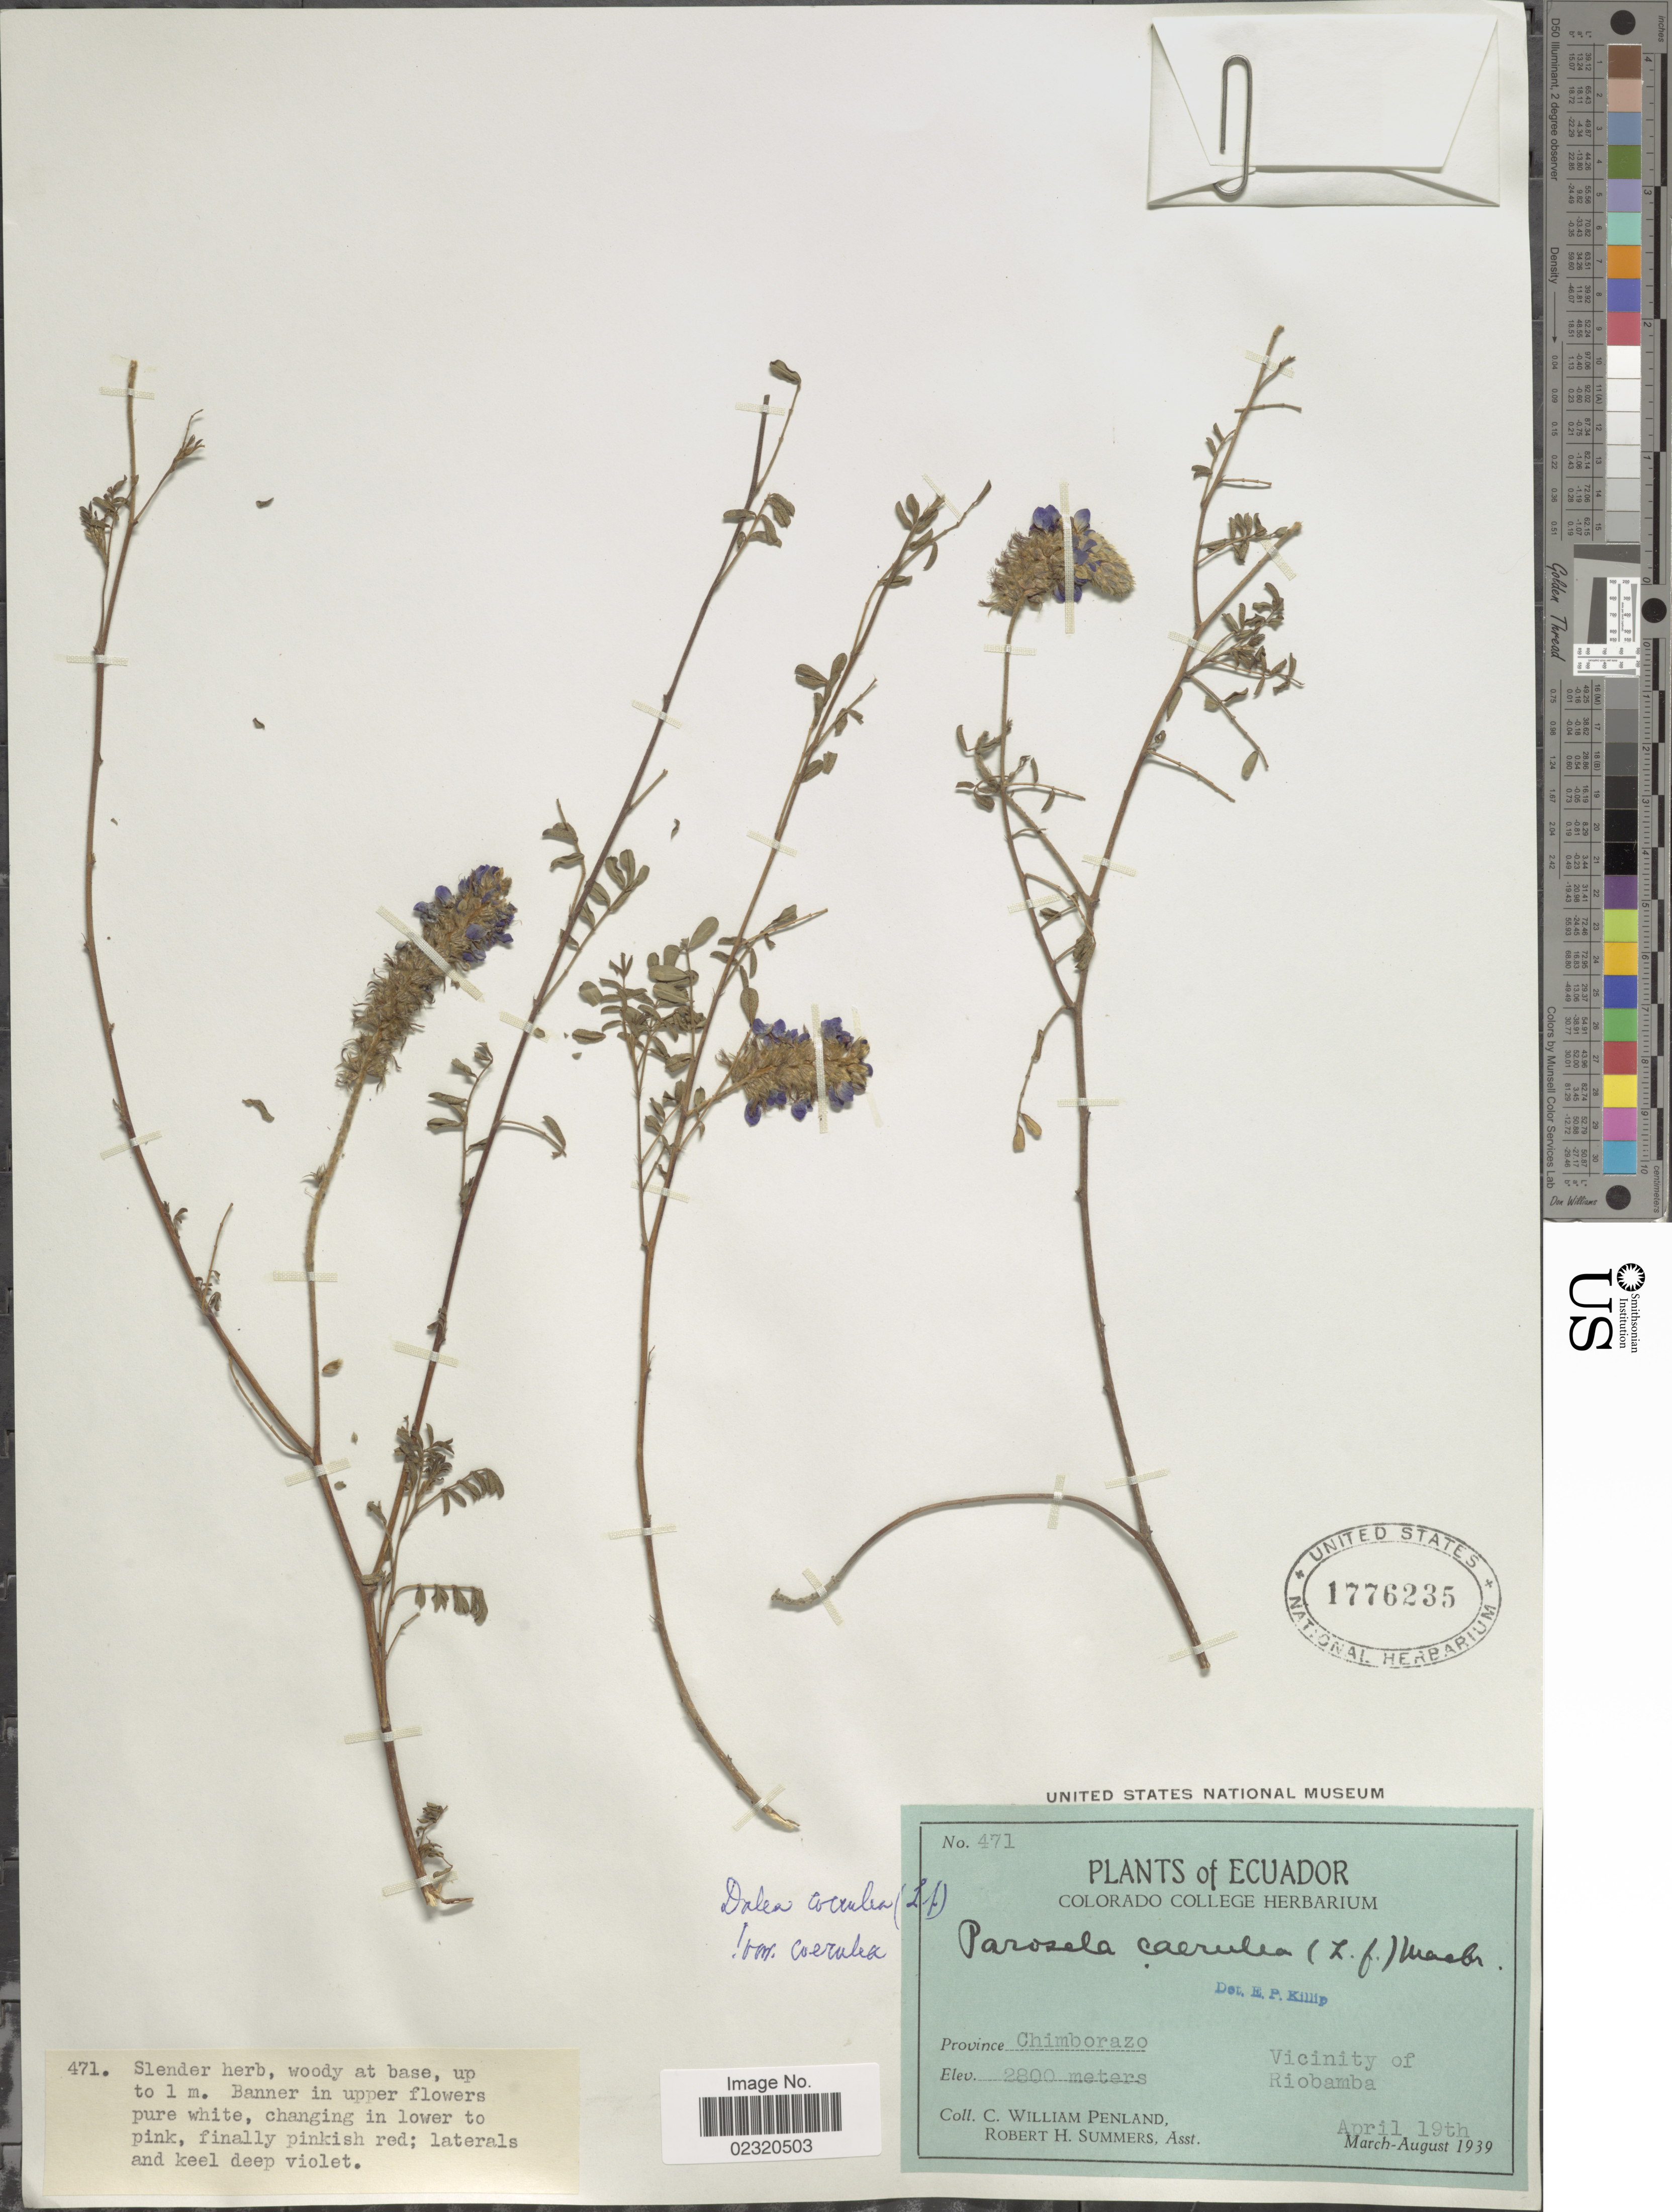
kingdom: Plantae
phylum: Tracheophyta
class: Magnoliopsida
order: Fabales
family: Fabaceae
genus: Dalea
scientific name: Dalea coerulea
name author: (L. f.) Schinz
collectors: C. W. Penland & R. Summers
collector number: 471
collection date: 1939-04-19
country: Ecuador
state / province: Chimborazo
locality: Vicinity of Riobamba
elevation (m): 2800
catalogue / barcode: US 1776235